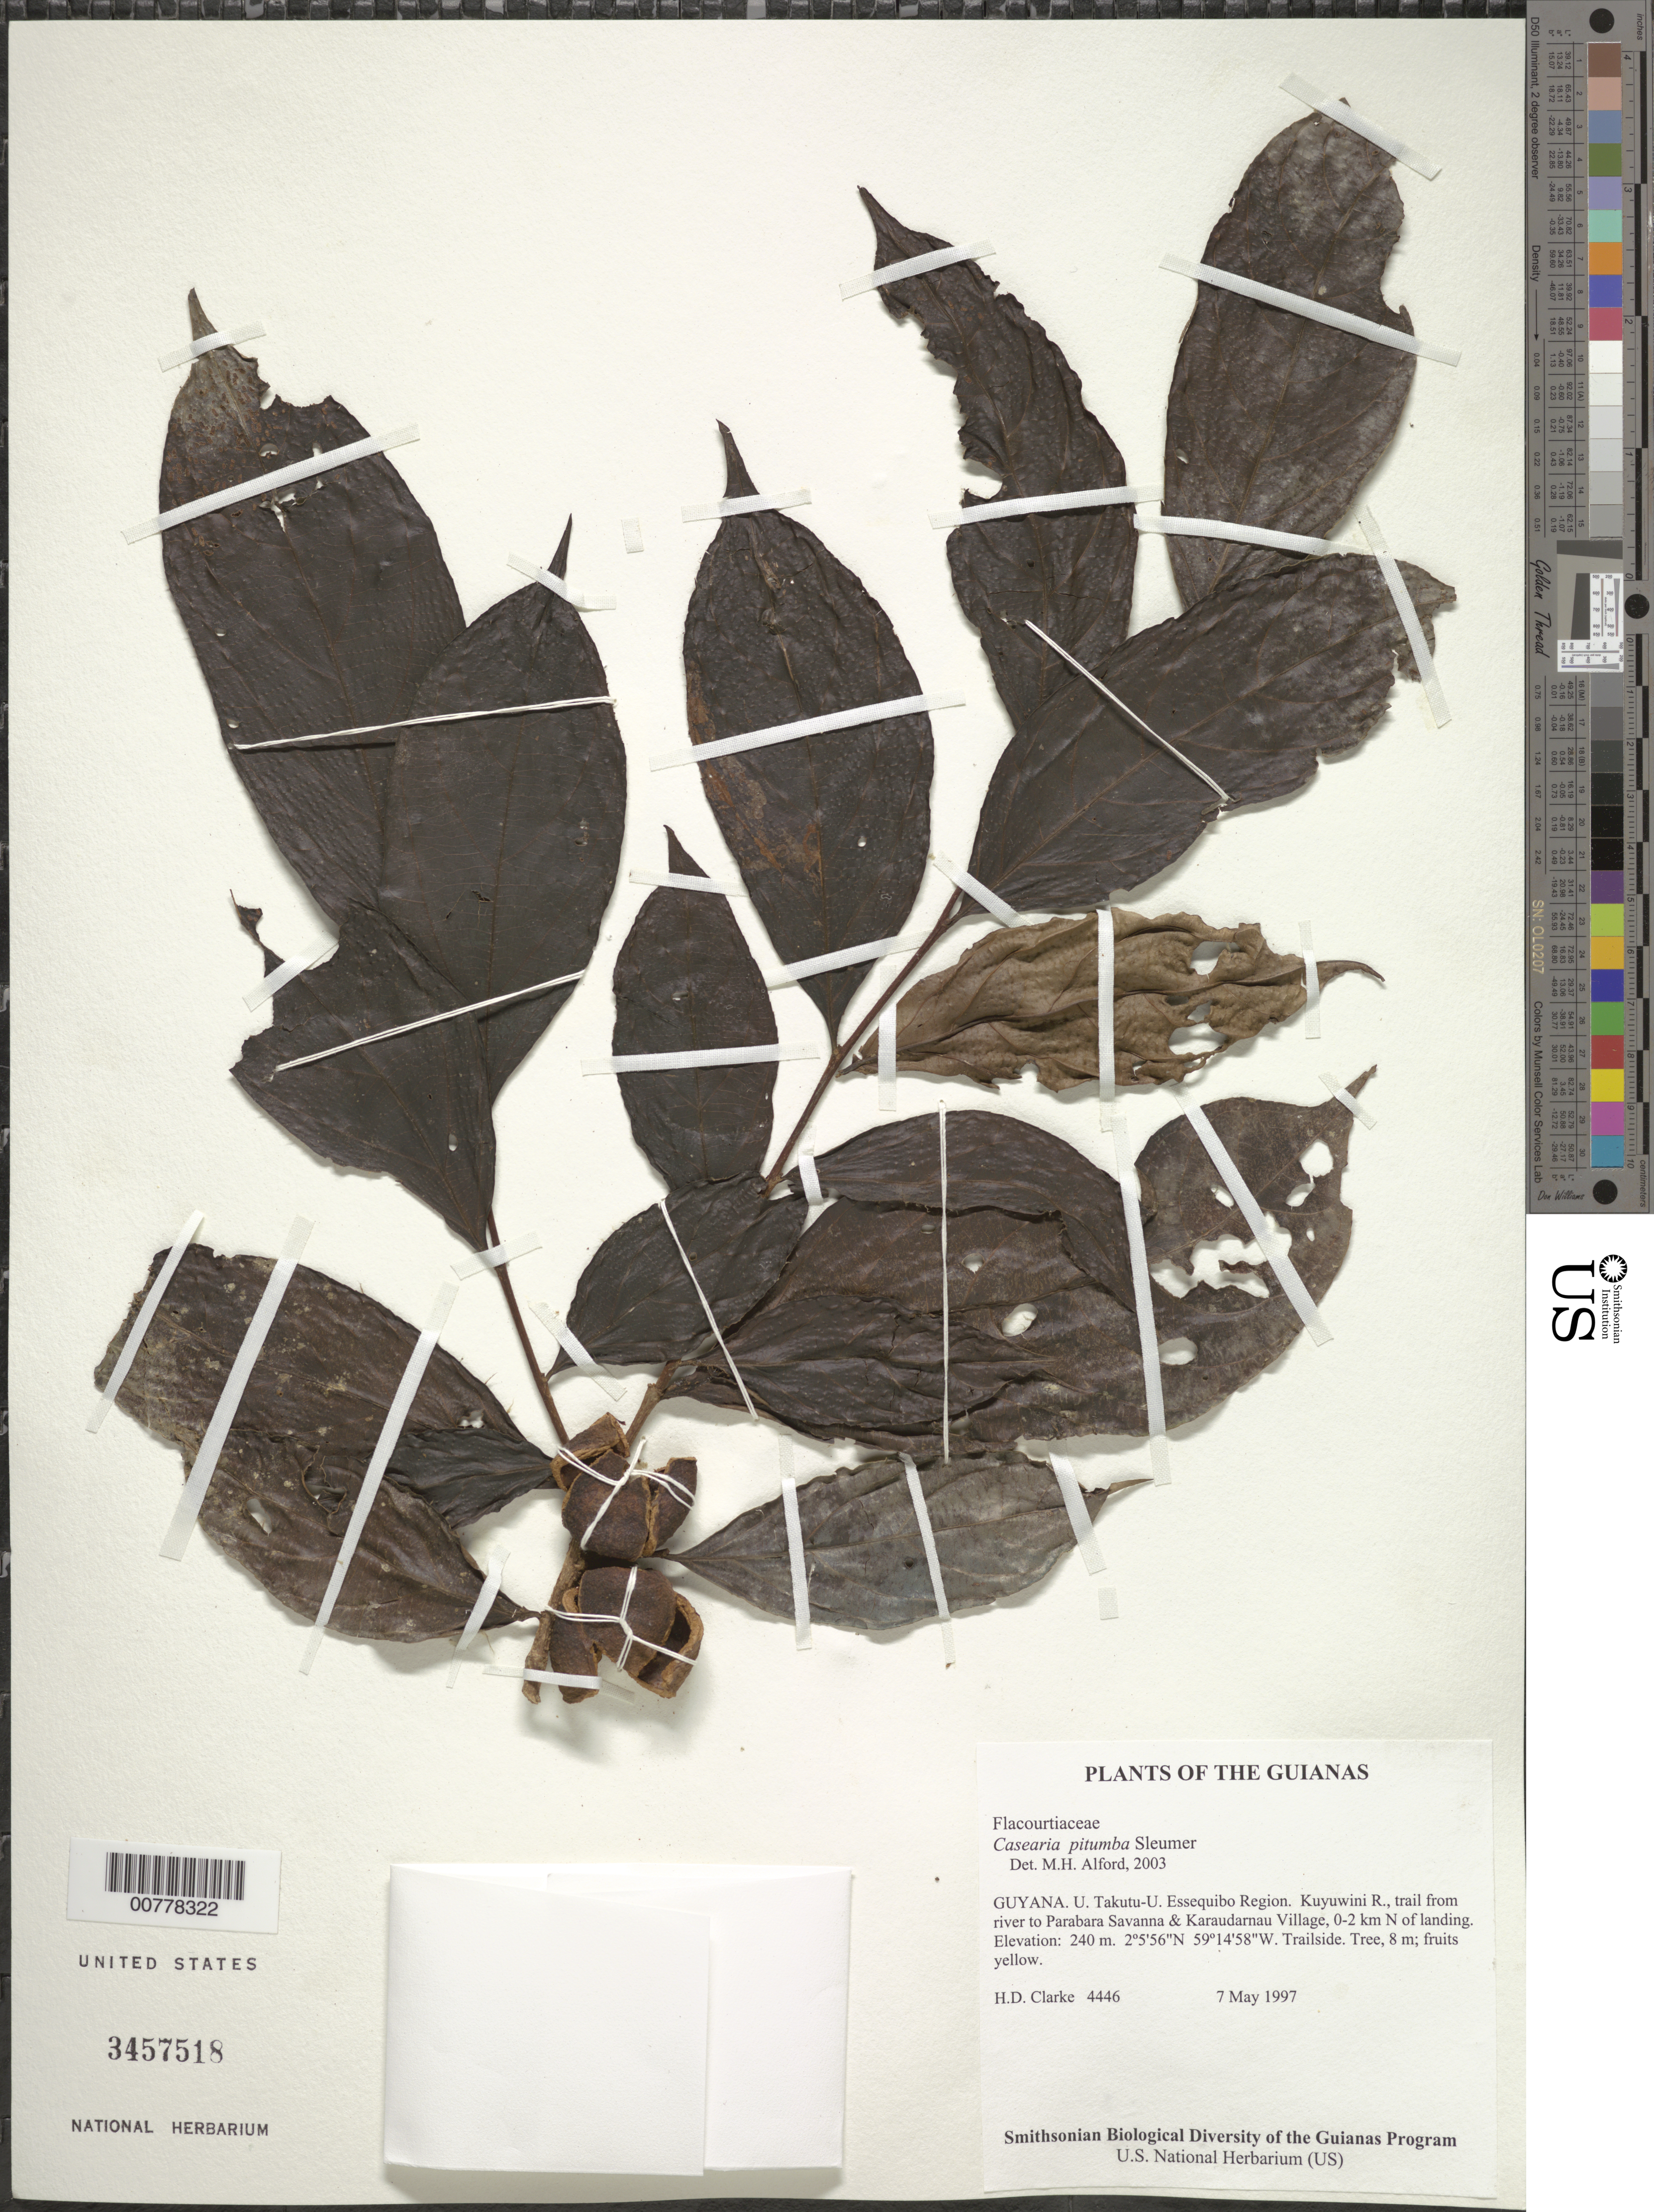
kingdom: Plantae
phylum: Tracheophyta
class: Magnoliopsida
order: Malpighiales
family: Salicaceae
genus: Casearia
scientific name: Casearia pitumba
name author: Sleumer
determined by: Liesner, R. L.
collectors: H. D. Clarke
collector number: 4446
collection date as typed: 7 May 1997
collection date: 1997-05-07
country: Guyana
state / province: U. Takutu-U. Essequibo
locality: Kuyuwini R., trail from river to Parabara Savanna & Karaudarnau Village, 0-2 km N of landing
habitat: Trailside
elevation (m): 240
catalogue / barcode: US 3457518